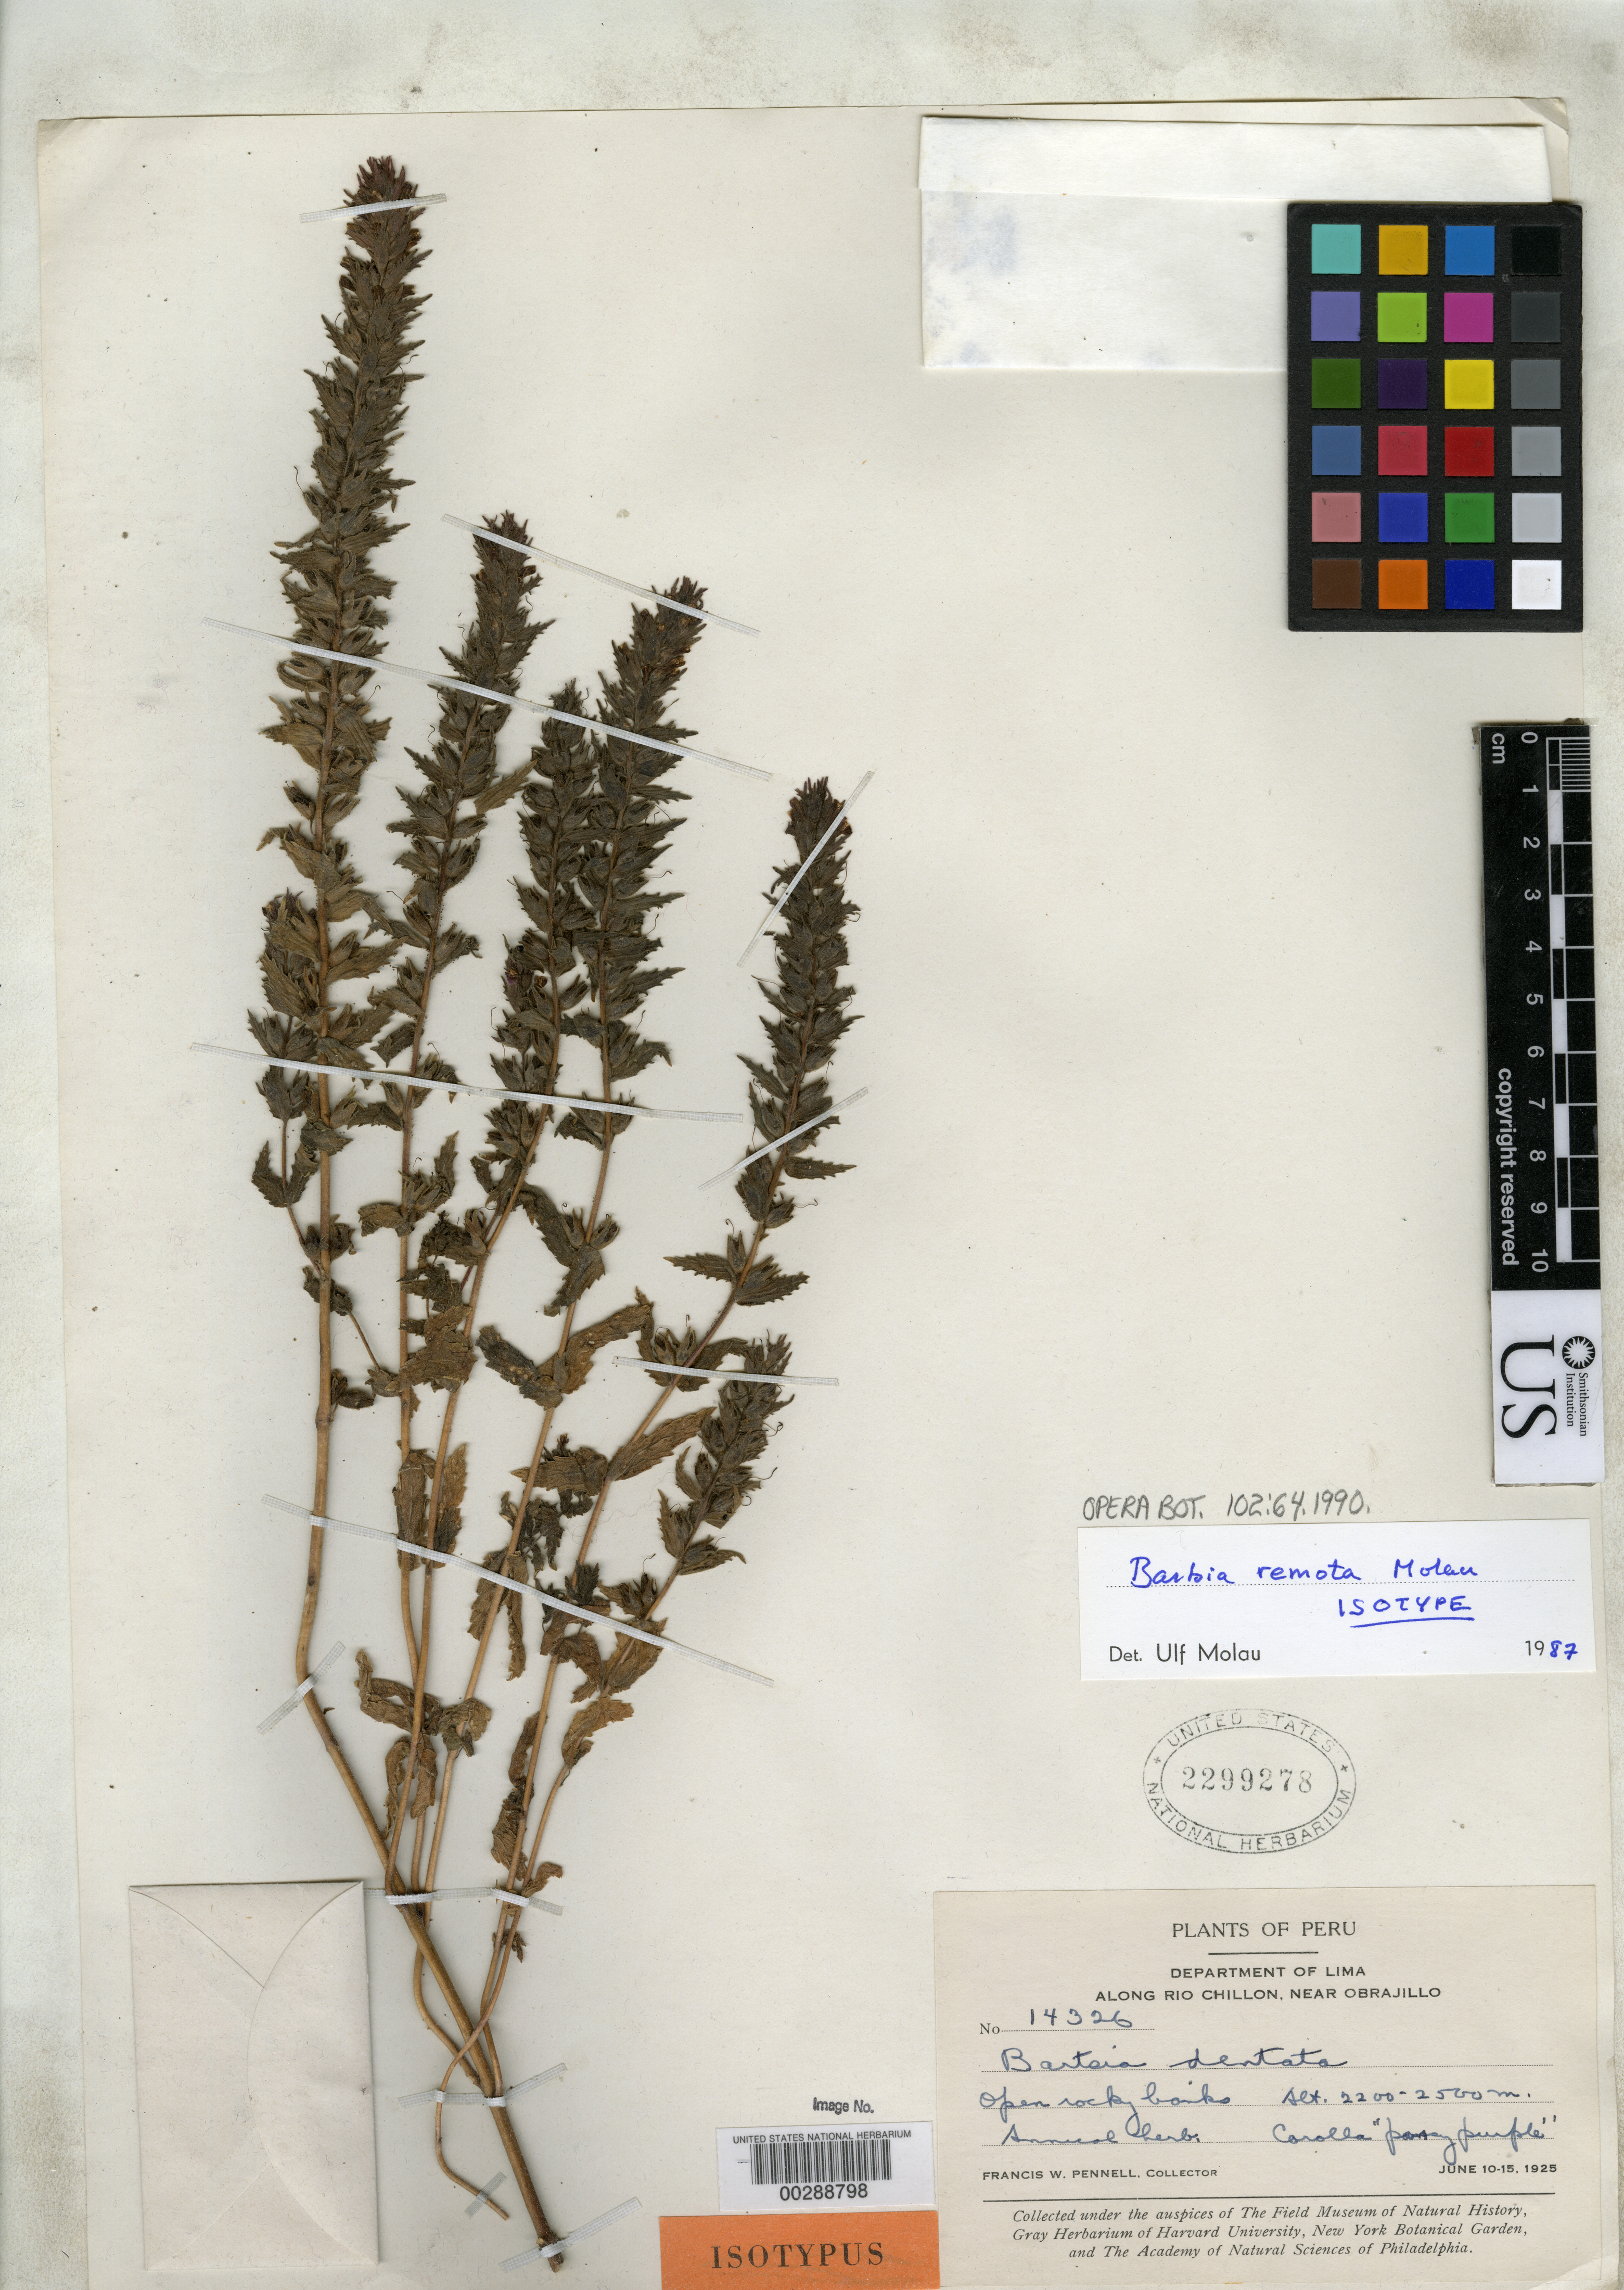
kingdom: Plantae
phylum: Tracheophyta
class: Magnoliopsida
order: Lamiales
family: Orobanchaceae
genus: Bartsia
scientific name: Bartsia remota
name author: Molau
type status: Isotype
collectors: F. W. Pennell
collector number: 14326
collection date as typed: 10 Jun 1925 to 15 Jun 1925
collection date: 1925-06-10/1925-06-15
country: Peru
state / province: Lima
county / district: Canta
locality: Along Rio Chillon, near Obrajillo, open rocky banks.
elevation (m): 2200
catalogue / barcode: US 2299278